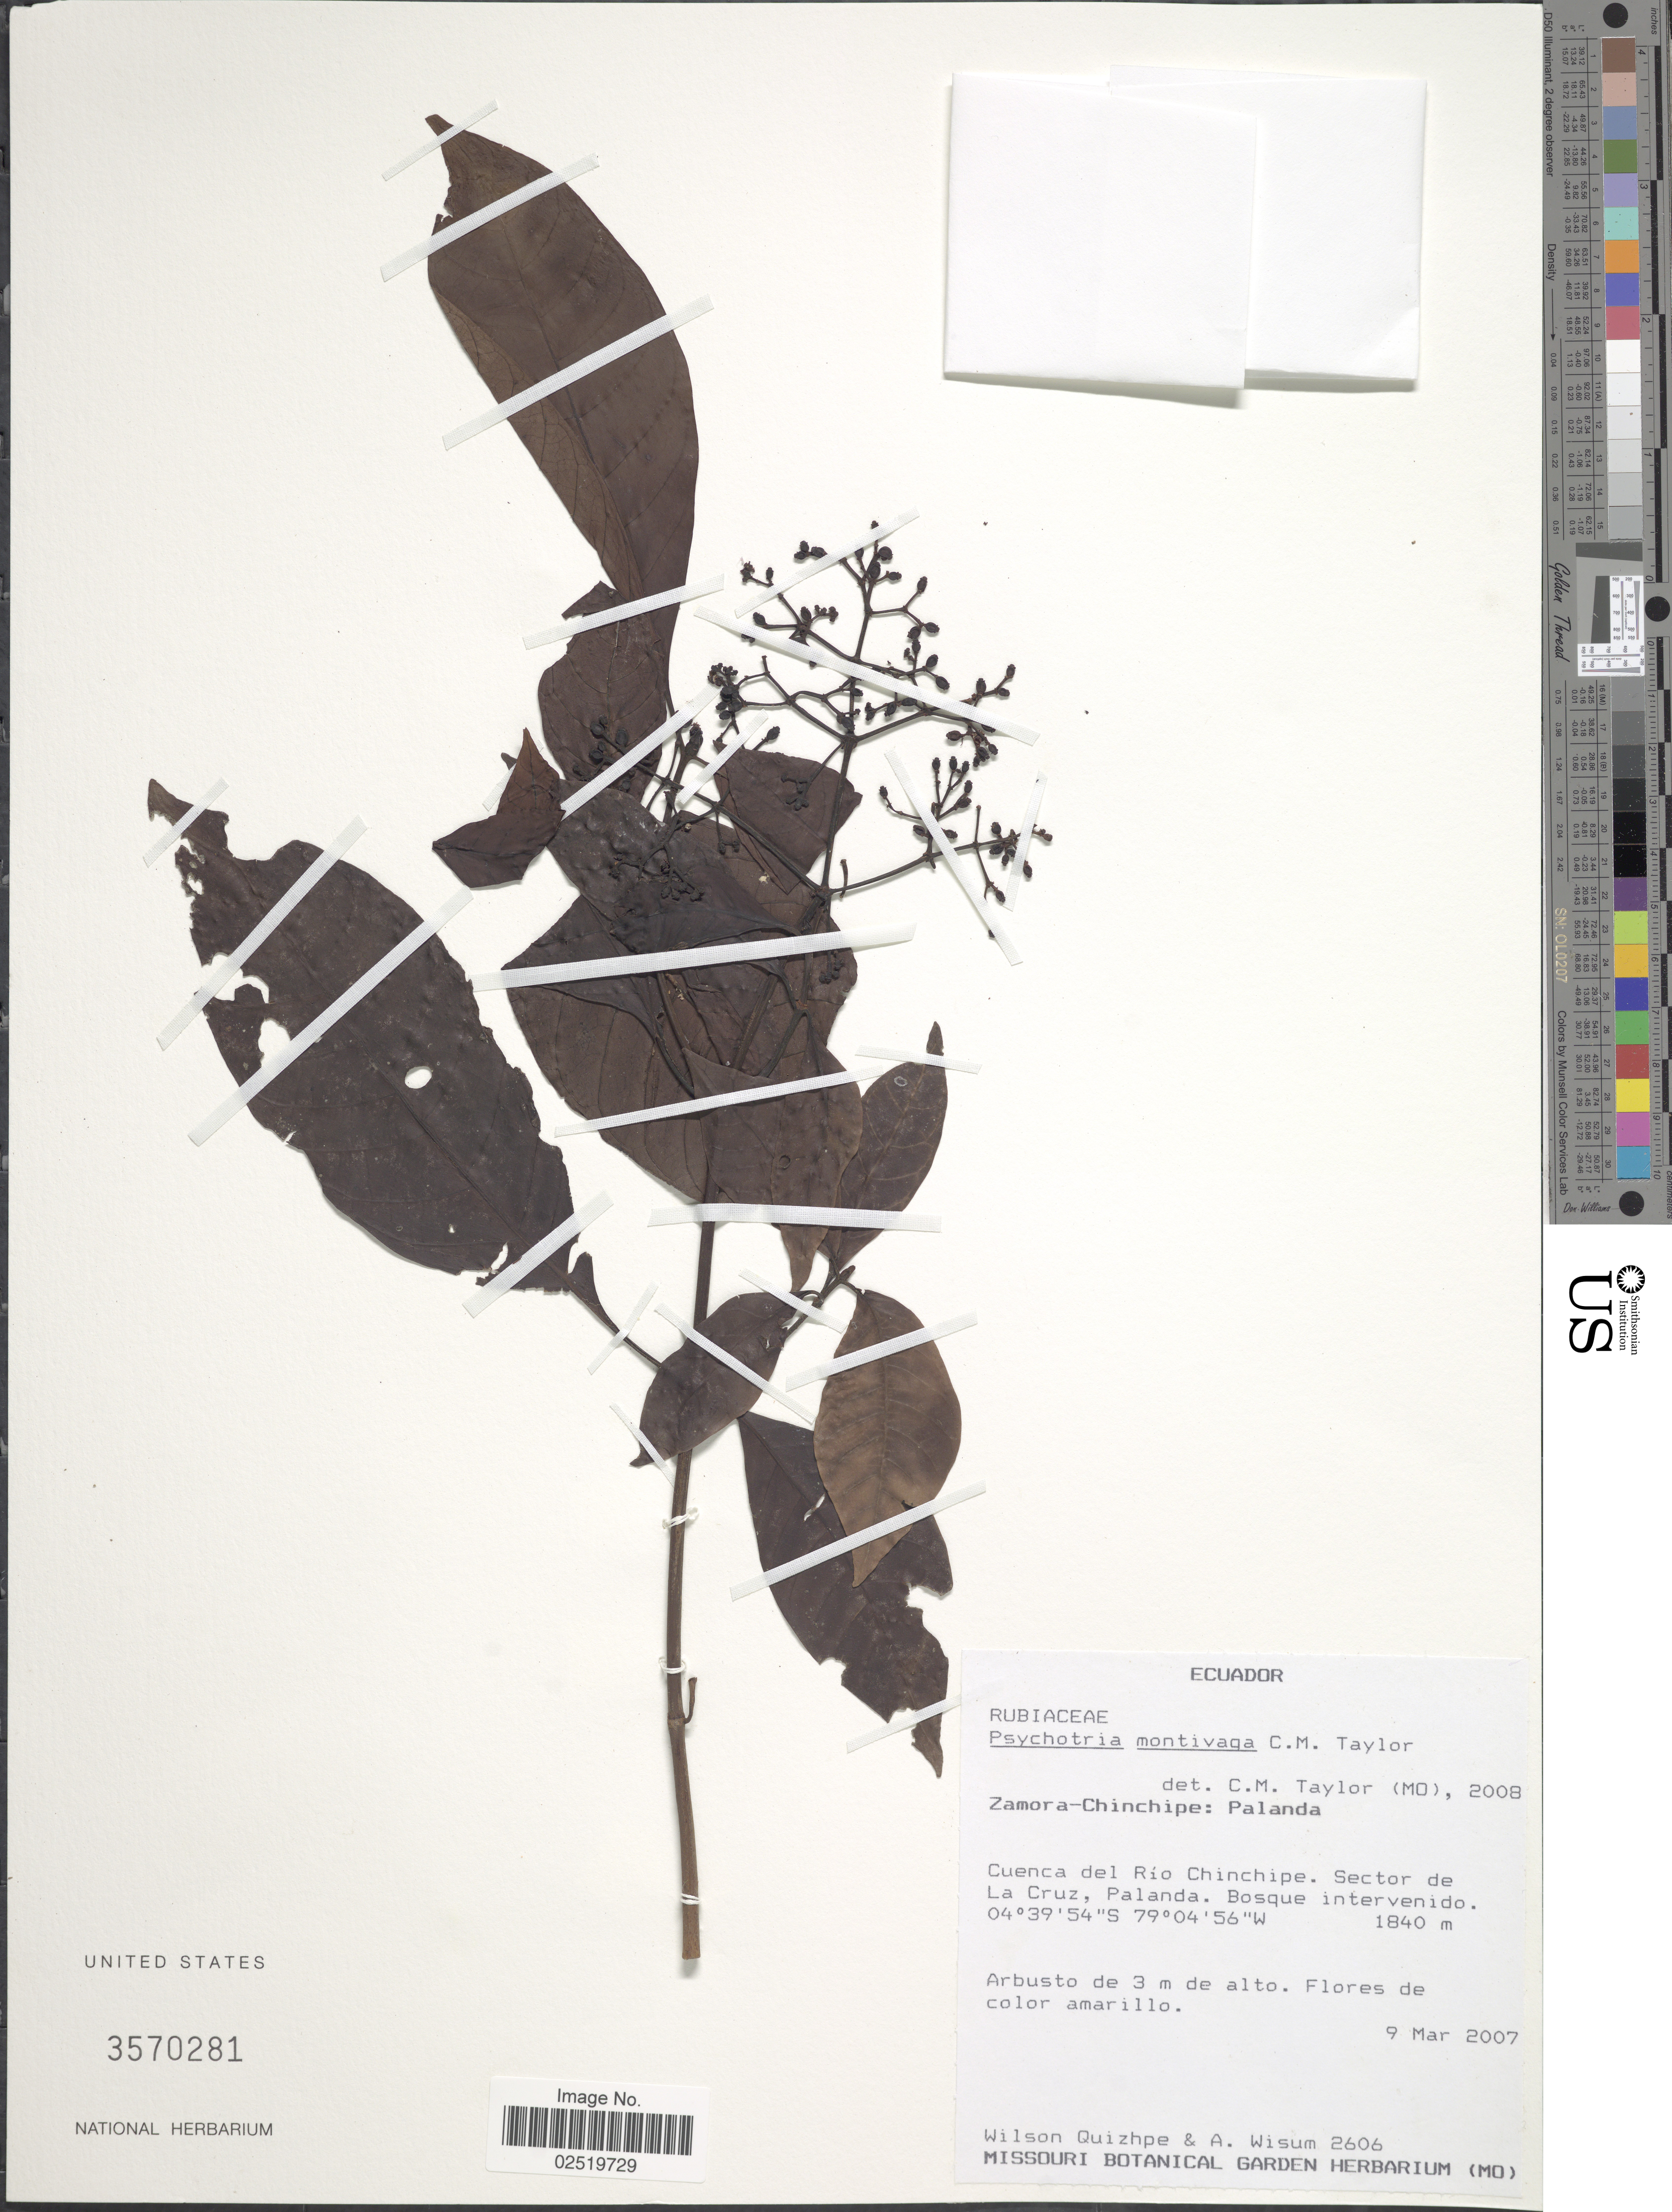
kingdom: Plantae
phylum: Tracheophyta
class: Magnoliopsida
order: Gentianales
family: Rubiaceae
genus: Psychotria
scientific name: Psychotria montivaga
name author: C.M. Taylor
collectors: W. Quizhpe & A. Wisum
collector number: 2606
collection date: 2007-03-09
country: Ecuador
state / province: Zamora-Chinchipe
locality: Palanda, Cuenca del Rio Chinchipe, Sector de La Cruz, Palanda.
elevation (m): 1840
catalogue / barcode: US 3570281